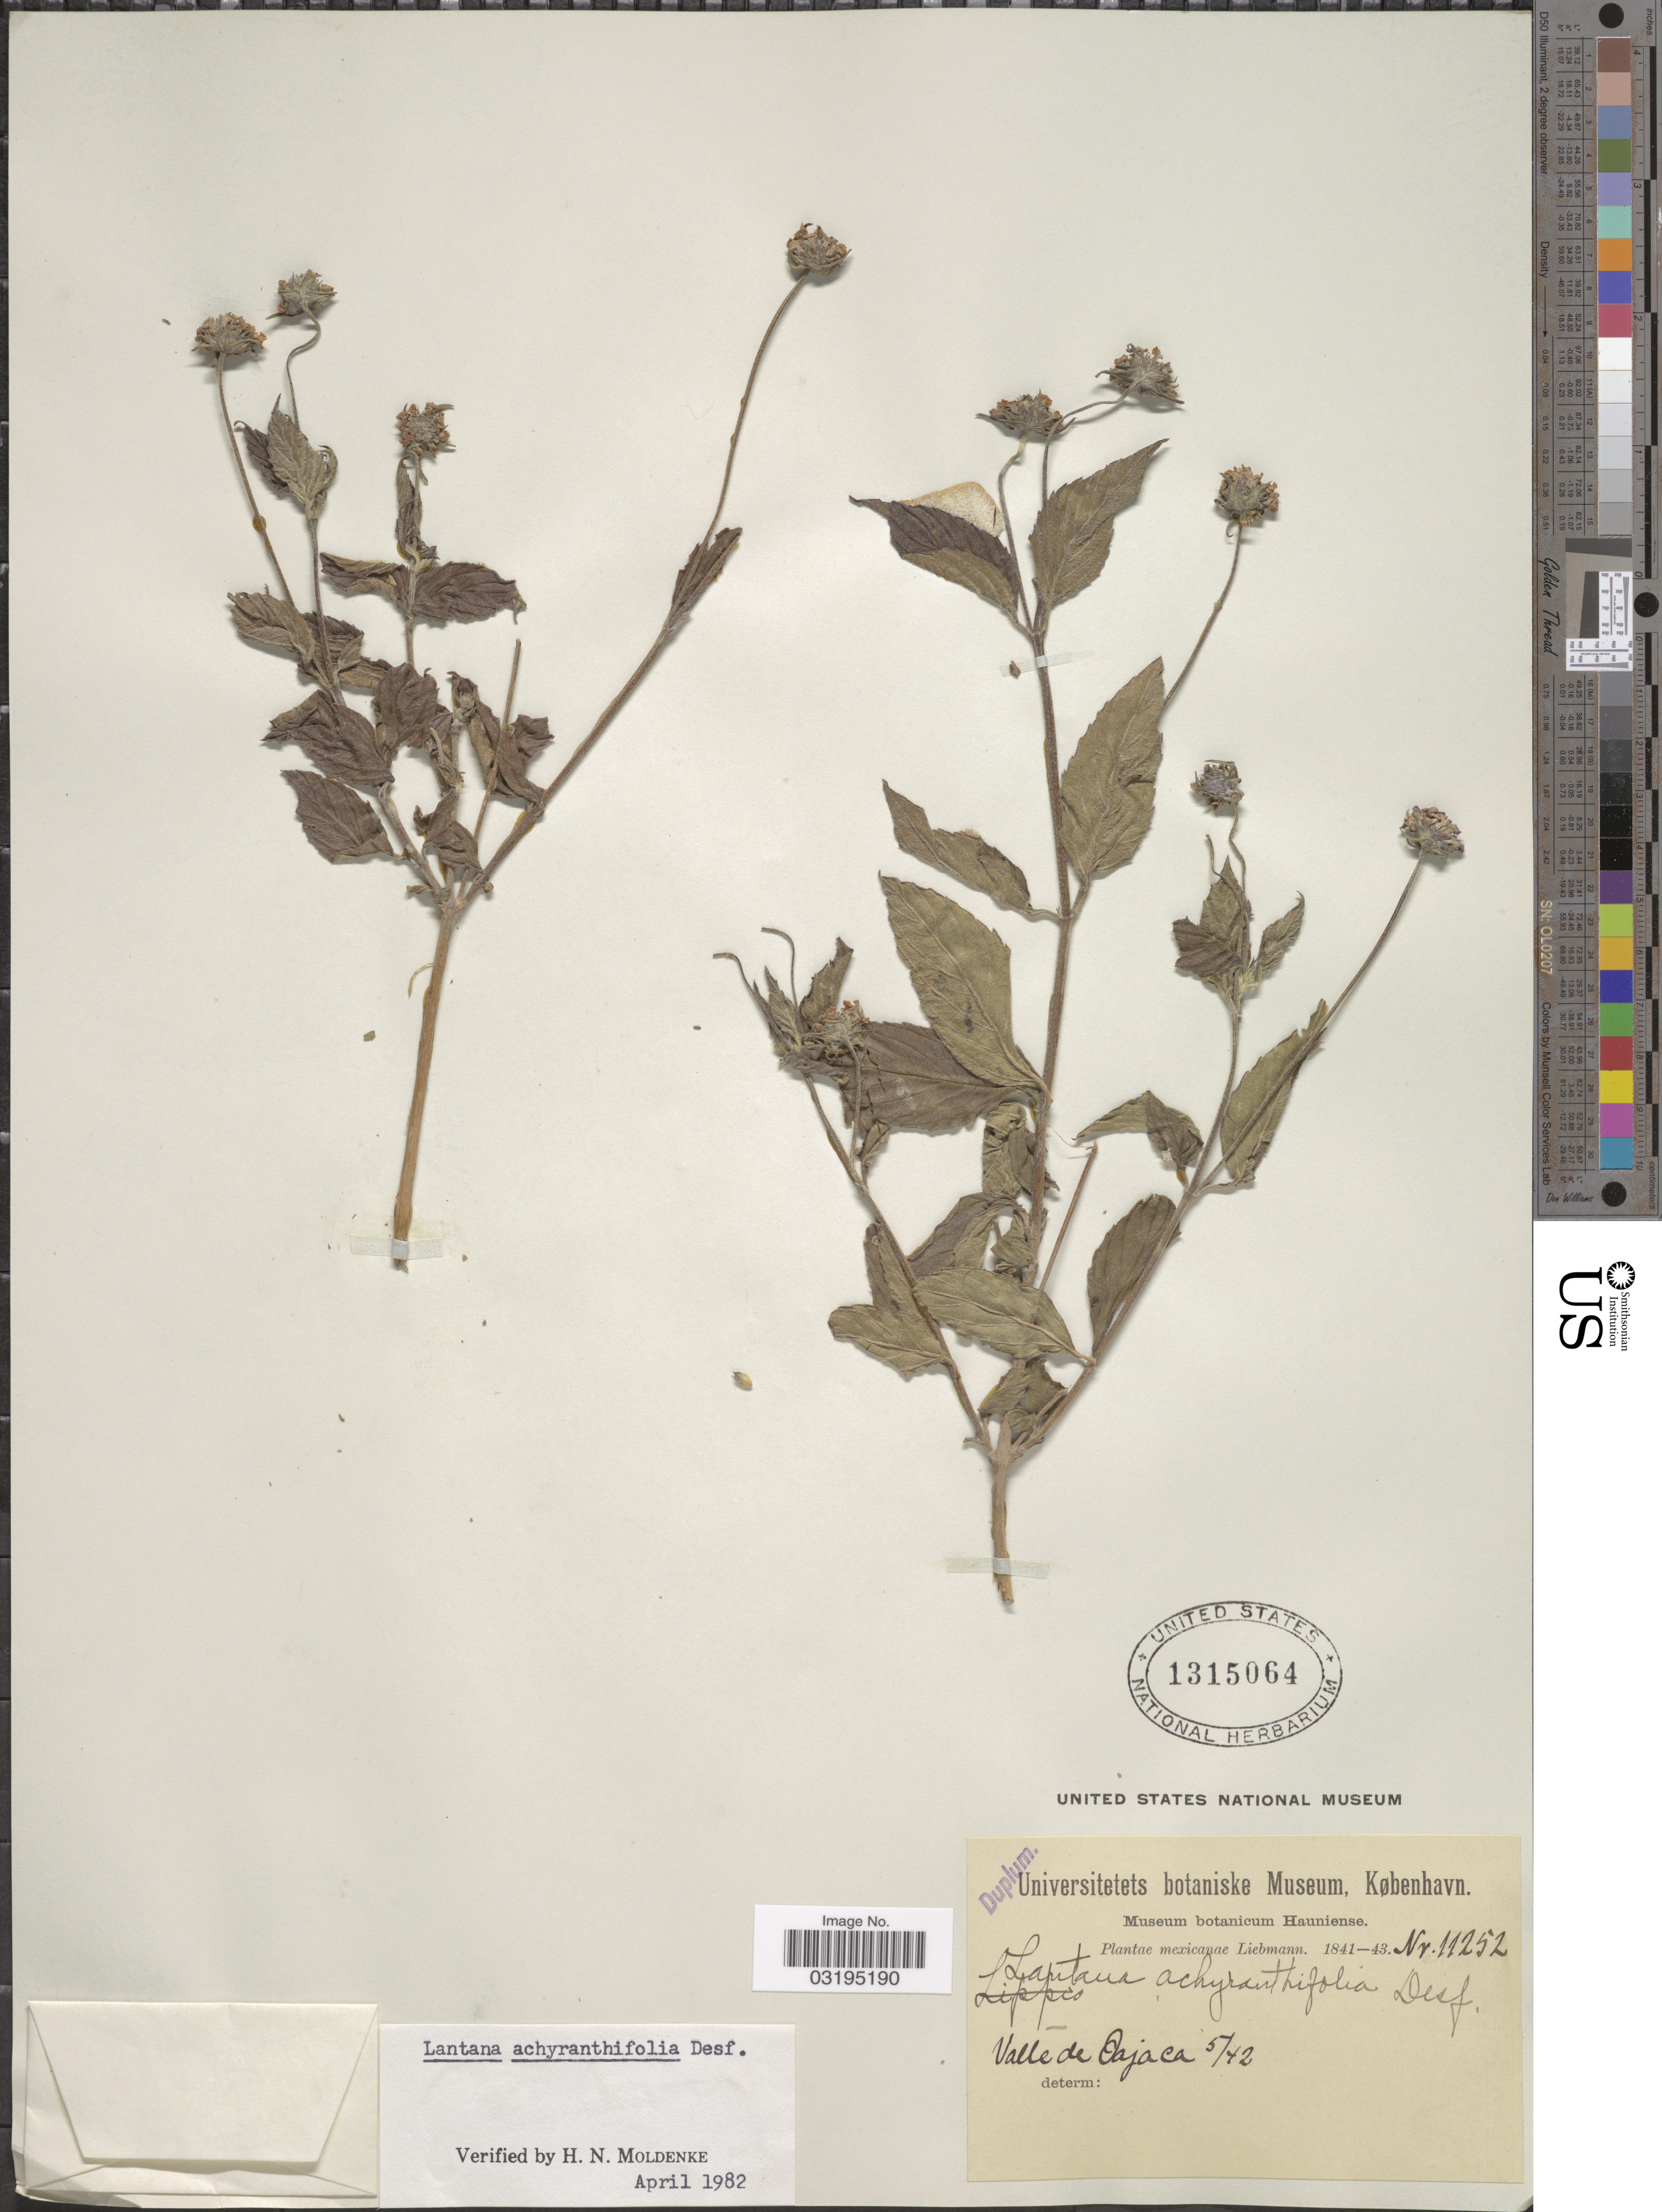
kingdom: Plantae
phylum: Tracheophyta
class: Magnoliopsida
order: Lamiales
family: Verbenaceae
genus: Lantana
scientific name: Lantana achyranthifolia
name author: Desf.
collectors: Liebmann, --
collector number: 11252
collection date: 1842-05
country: Mexico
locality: Valle de Oajaca.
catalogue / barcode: US 1315064